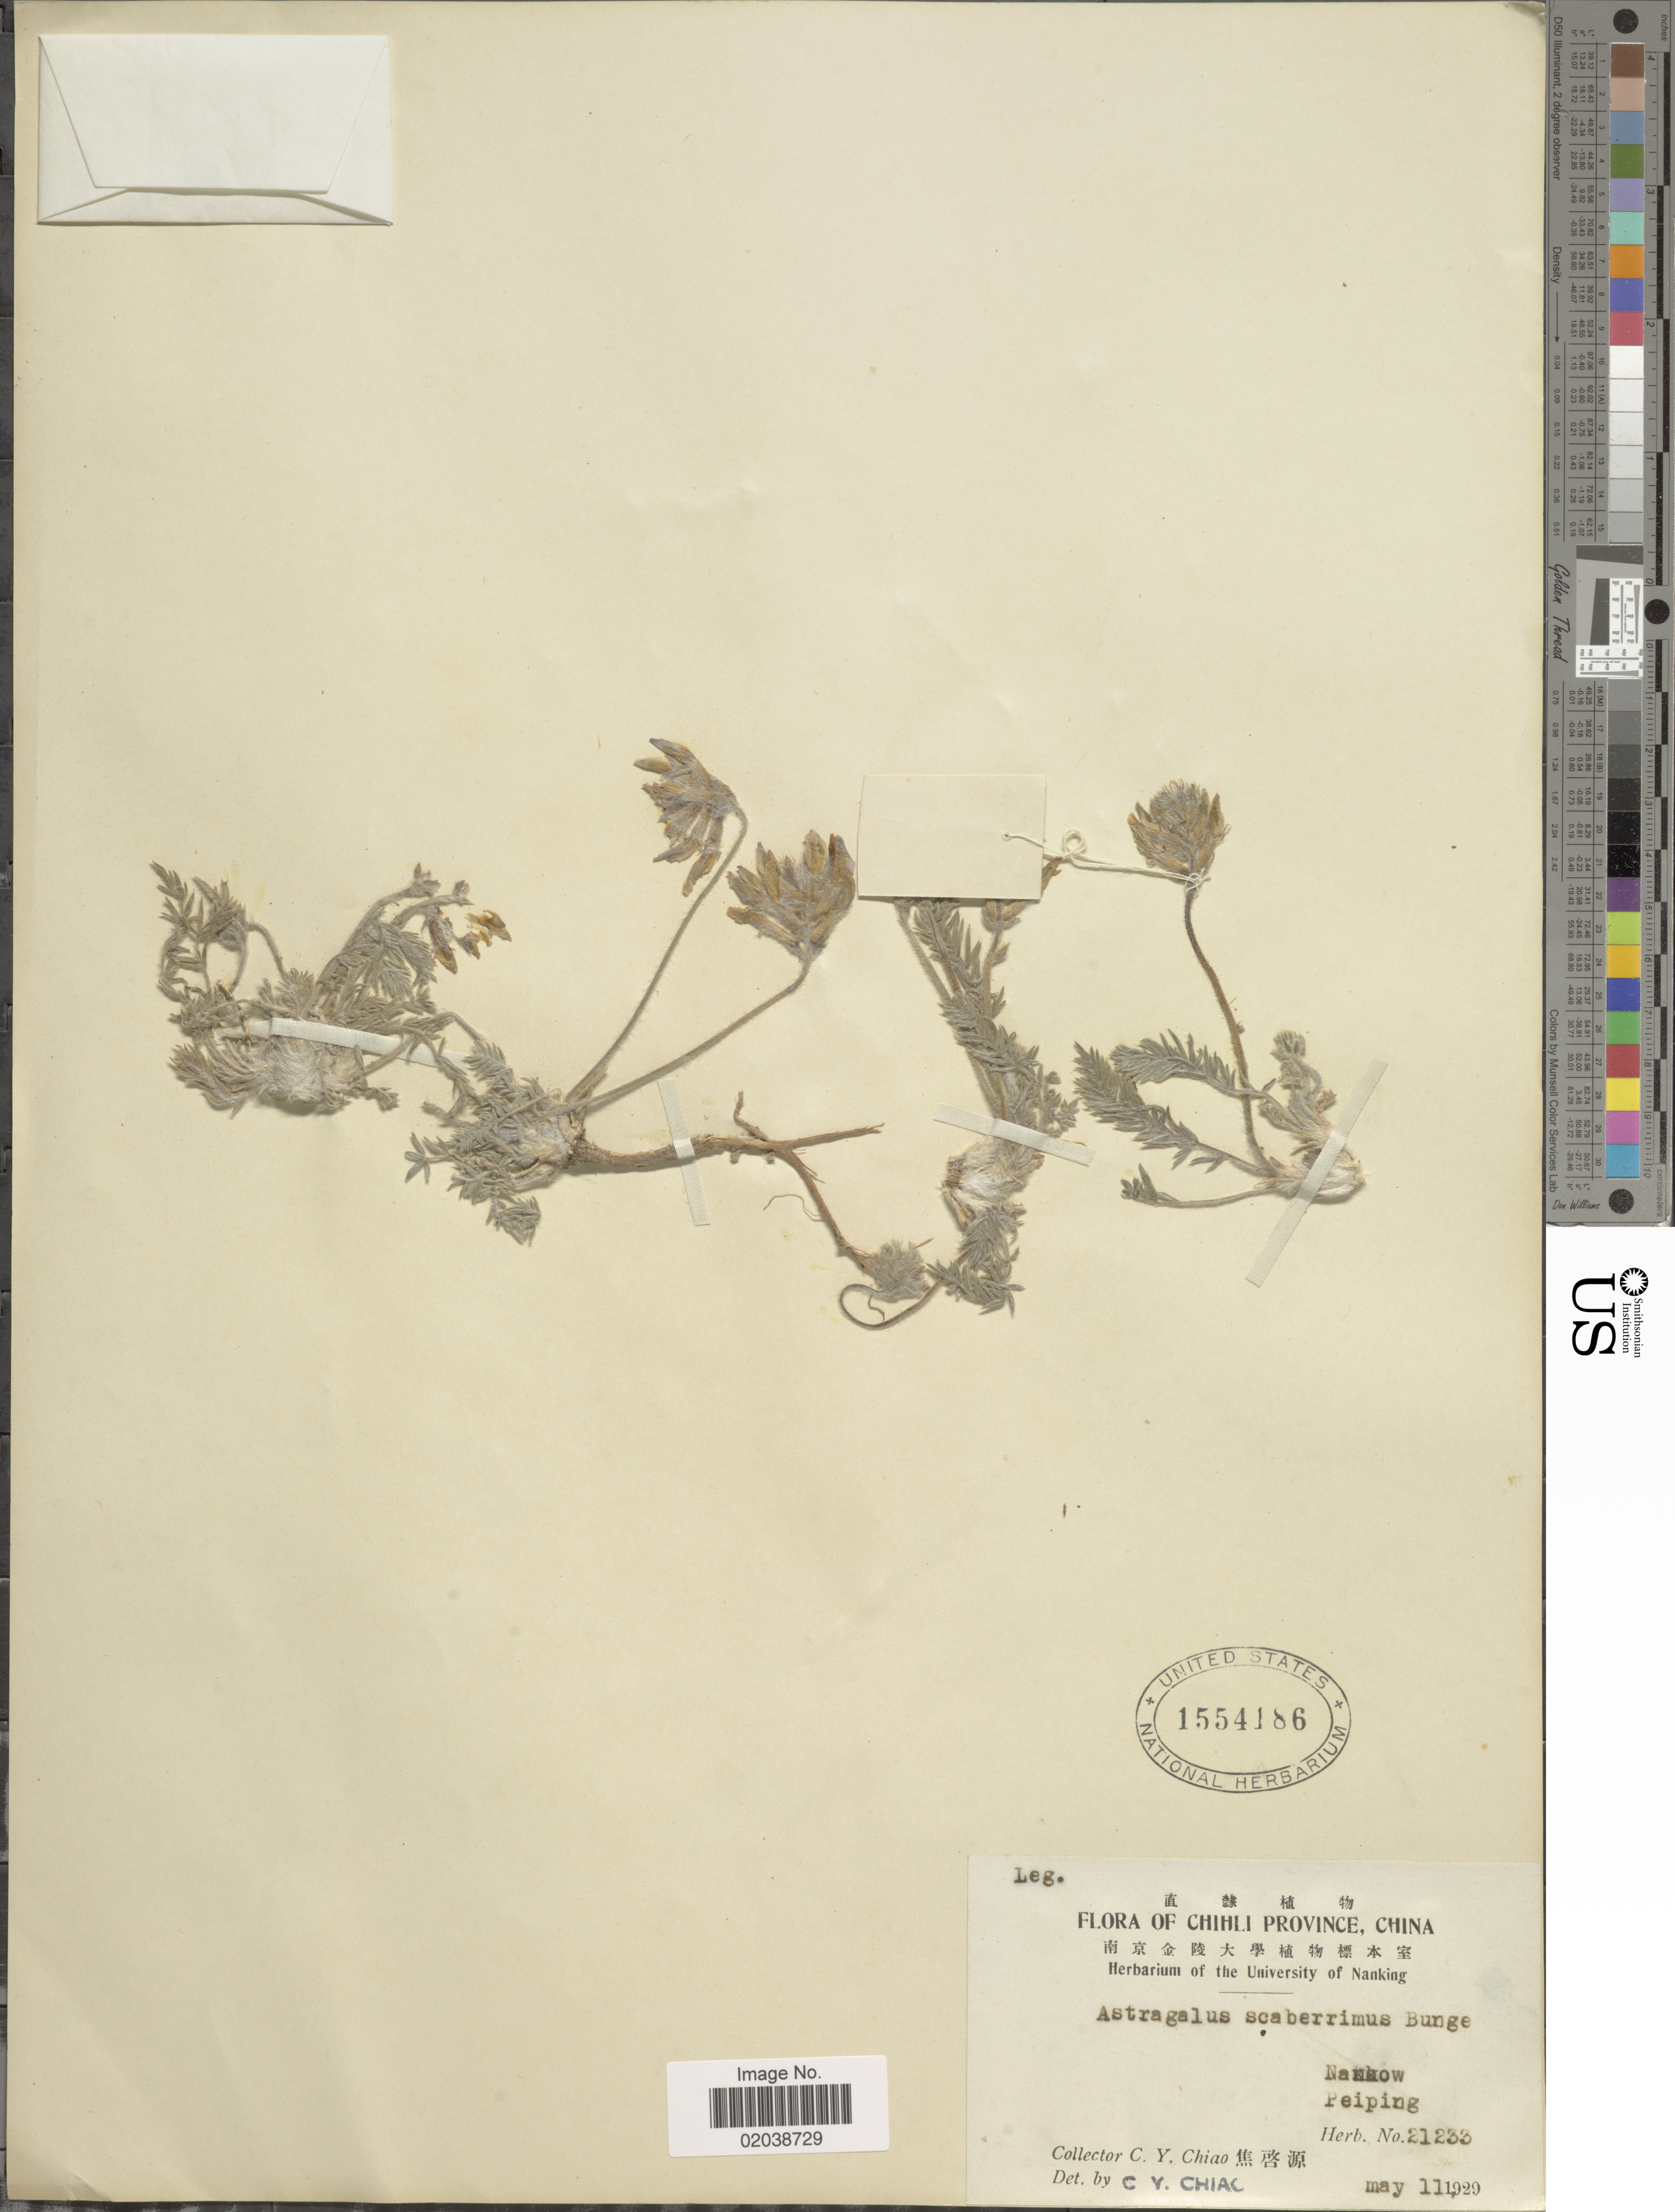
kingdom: Plantae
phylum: Tracheophyta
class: Magnoliopsida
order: Fabales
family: Fabaceae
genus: Astragalus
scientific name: Astragalus scaberrimus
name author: Bunge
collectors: C. Y. Chiao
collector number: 21233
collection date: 1929-05-11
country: China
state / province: Hebei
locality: Chihli Province, Nankow, Peiping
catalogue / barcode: US 1554186